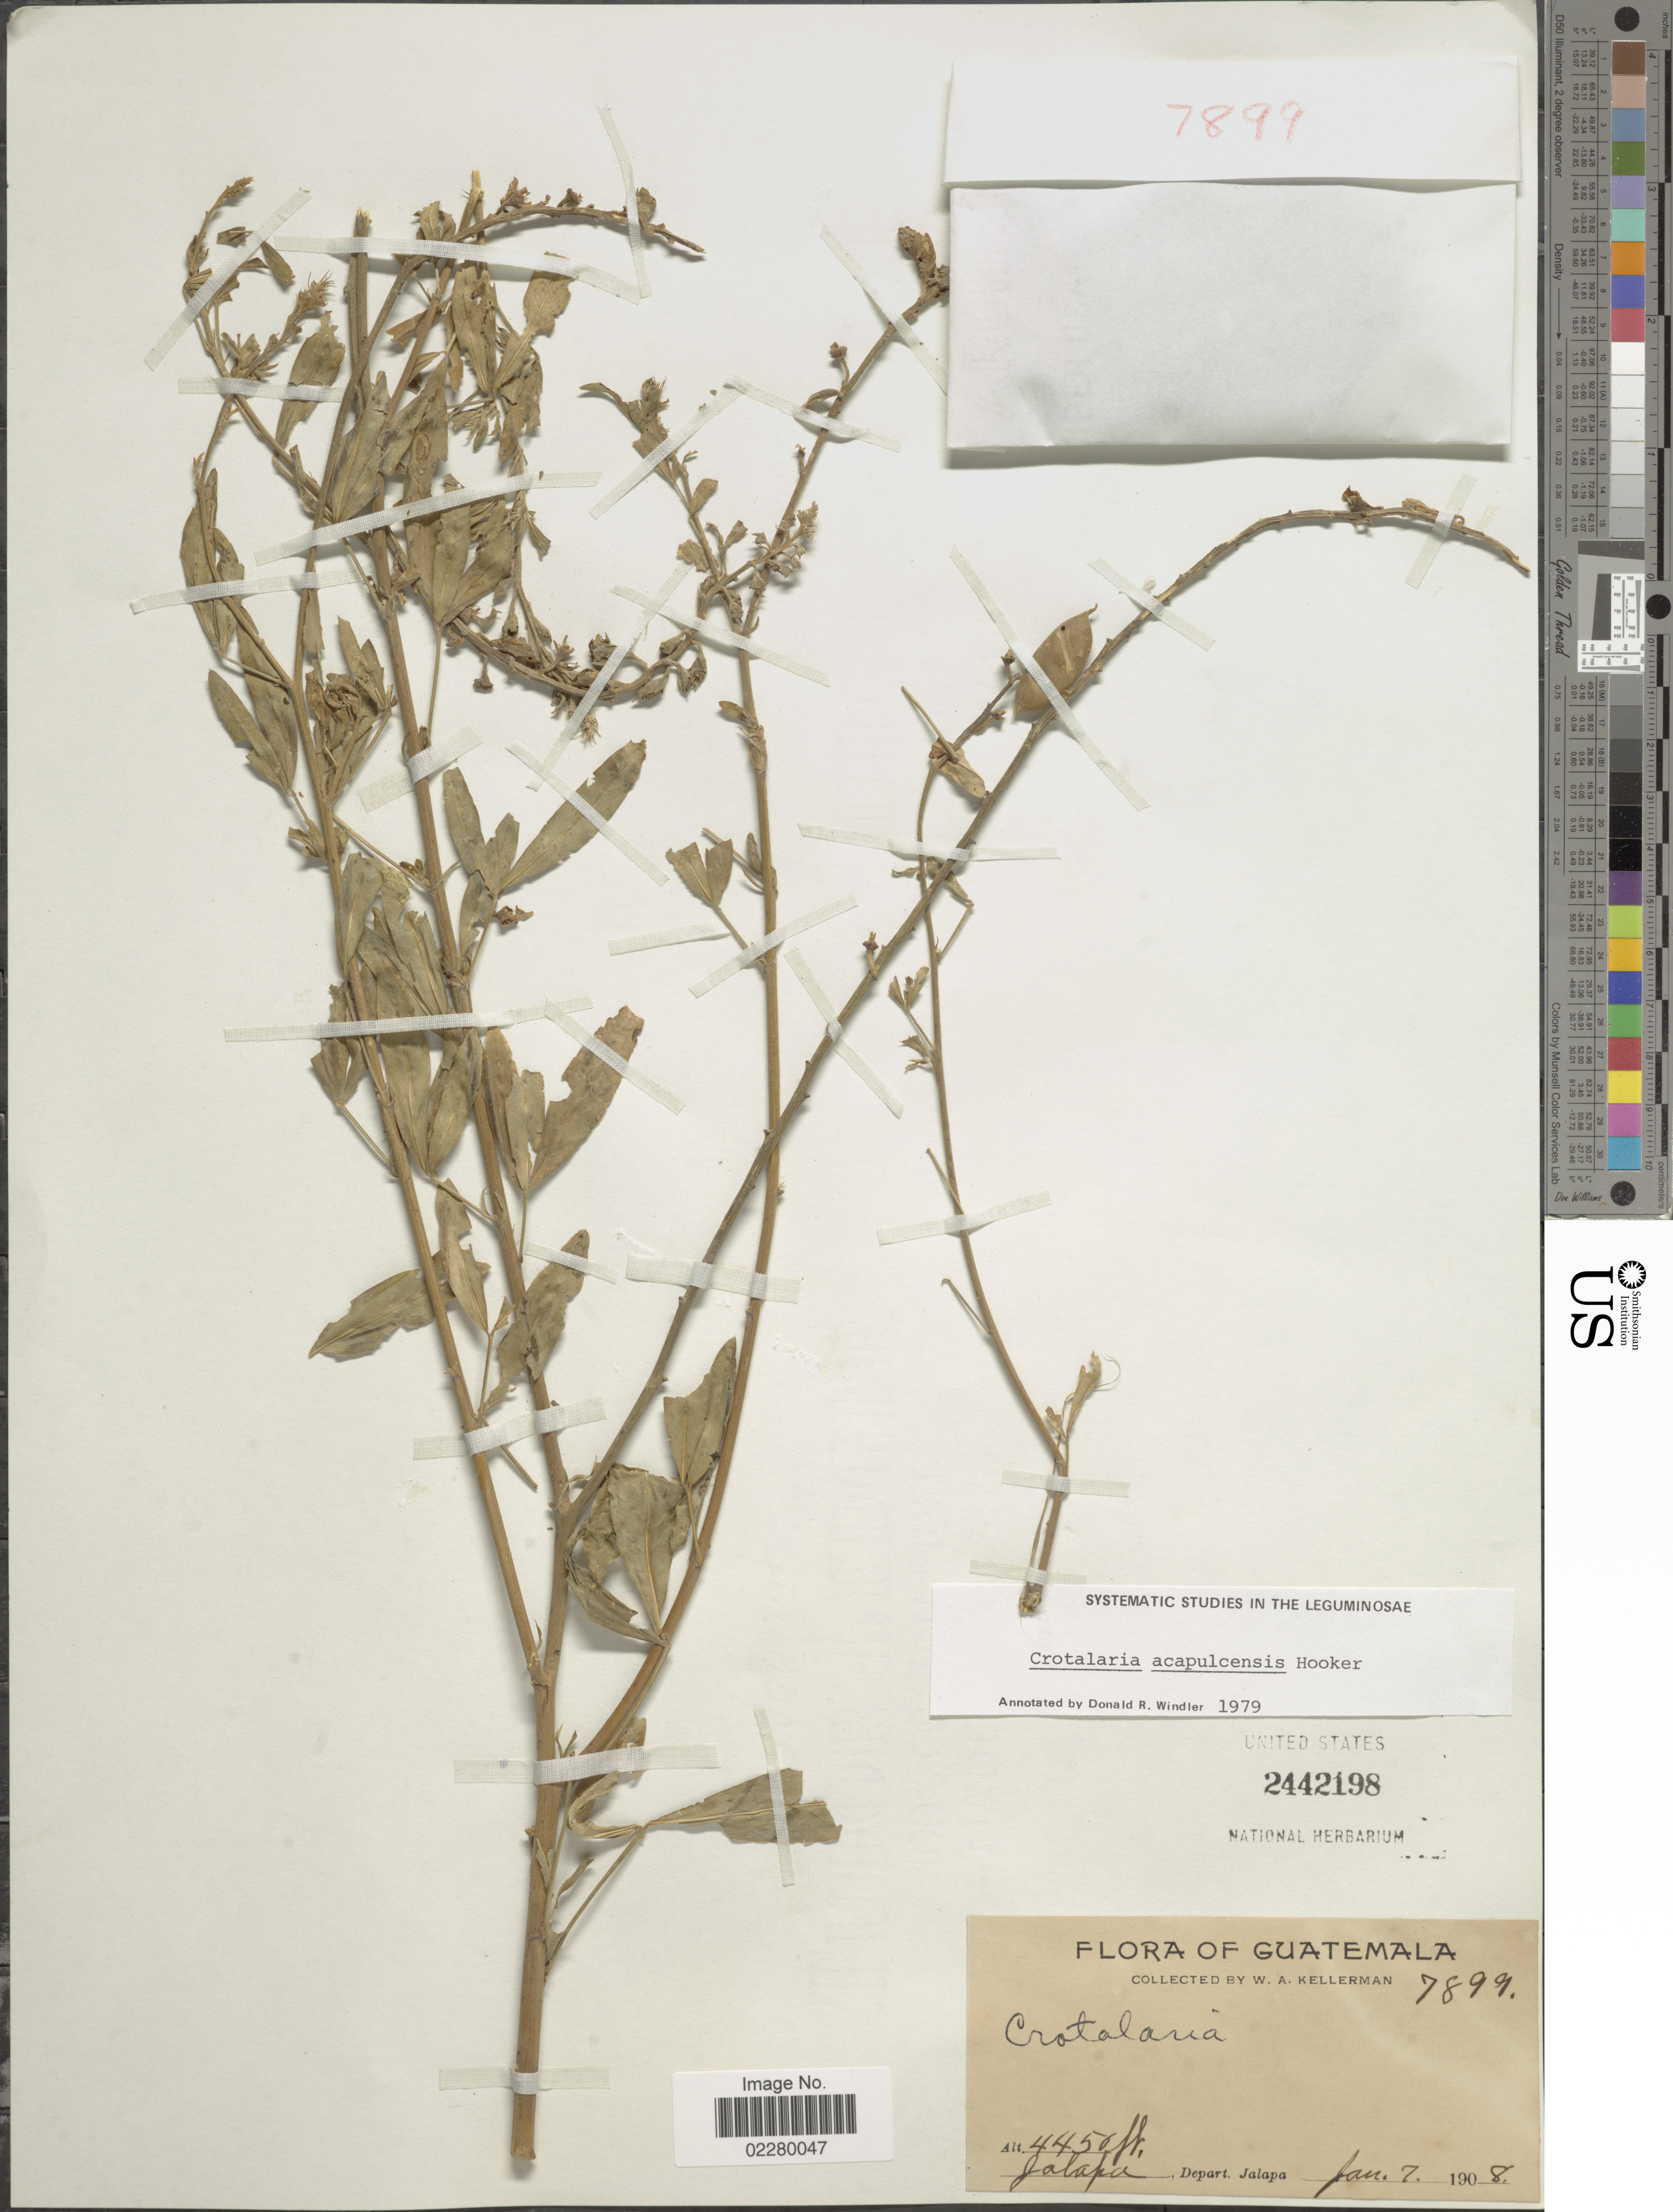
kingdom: Plantae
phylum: Tracheophyta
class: Magnoliopsida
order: Fabales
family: Fabaceae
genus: Crotalaria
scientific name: Crotalaria acapulcensis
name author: Hook. & Arn.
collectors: W. Kellerman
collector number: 7899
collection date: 1908-01-07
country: Guatemala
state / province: Jalapa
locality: Jalapa, Depart. Jalapa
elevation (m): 1356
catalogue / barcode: US 2442198